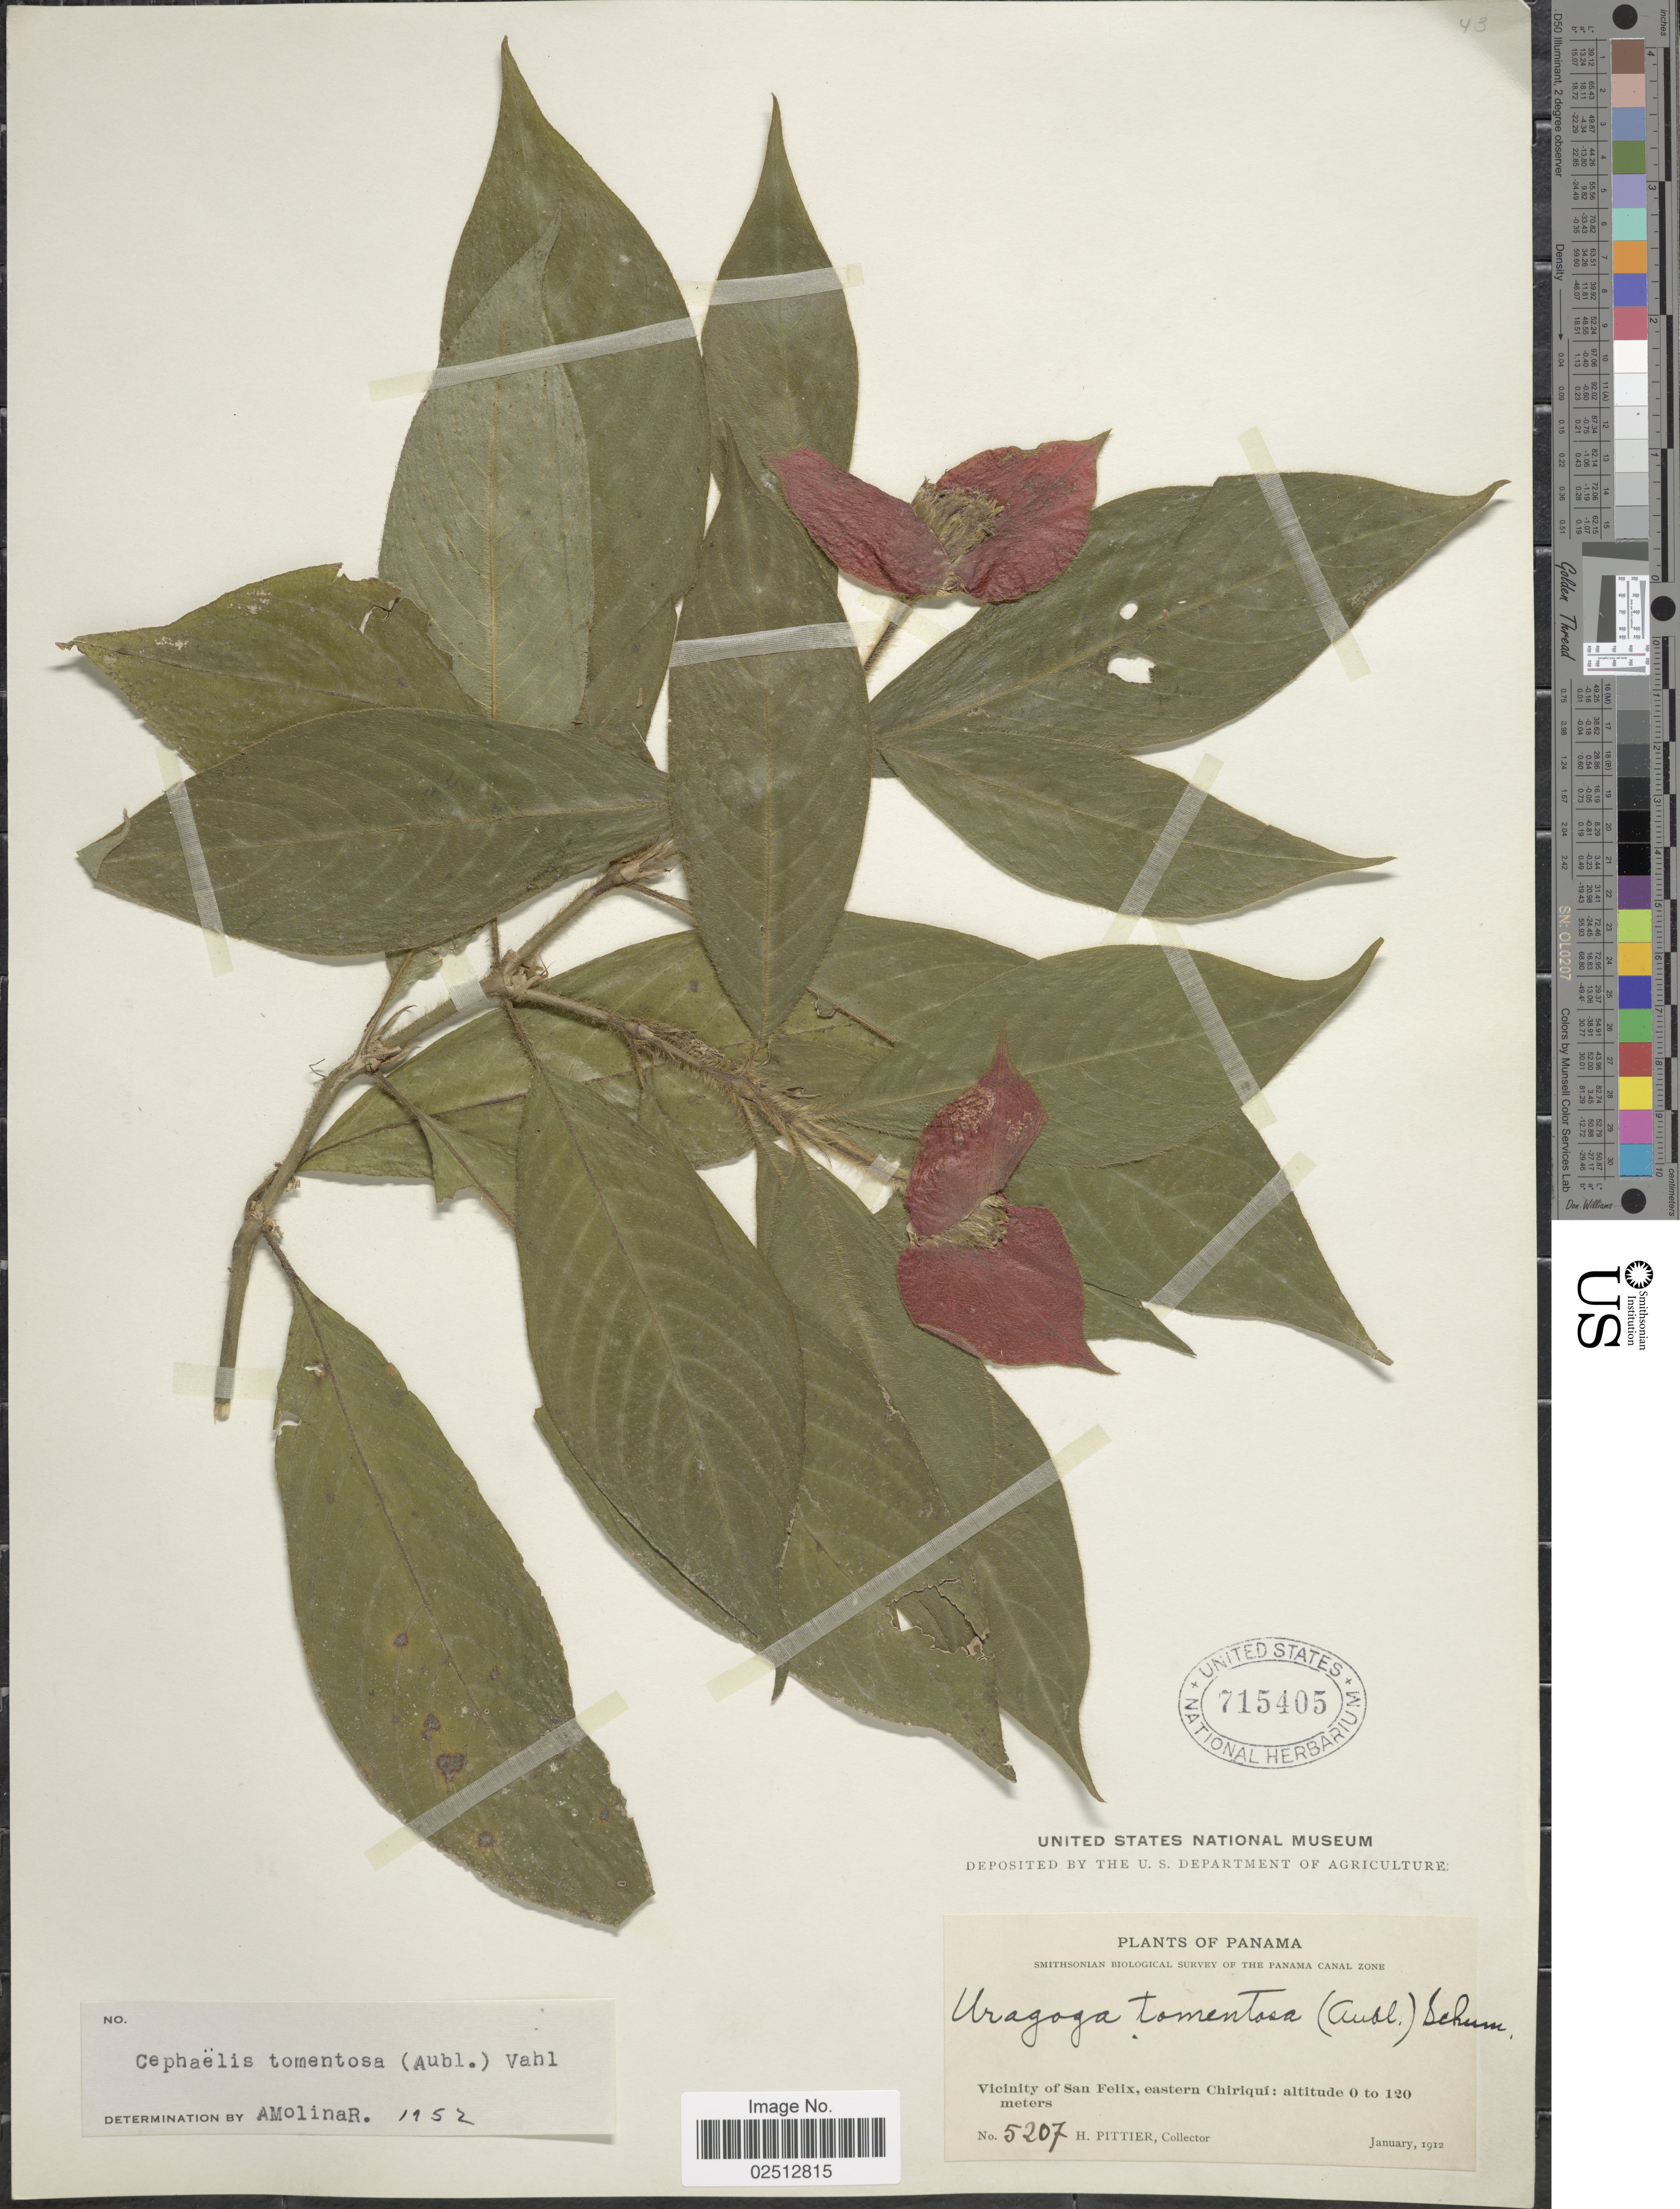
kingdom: Plantae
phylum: Tracheophyta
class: Magnoliopsida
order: Gentianales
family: Rubiaceae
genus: Psychotria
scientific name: Psychotria poeppigiana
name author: Müll. Arg.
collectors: H. F. Pittier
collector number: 5207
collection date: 1912-01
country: Panama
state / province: Chiriqui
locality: Vicinity of San Felix, eastern Chiriqui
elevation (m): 0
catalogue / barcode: US 715405